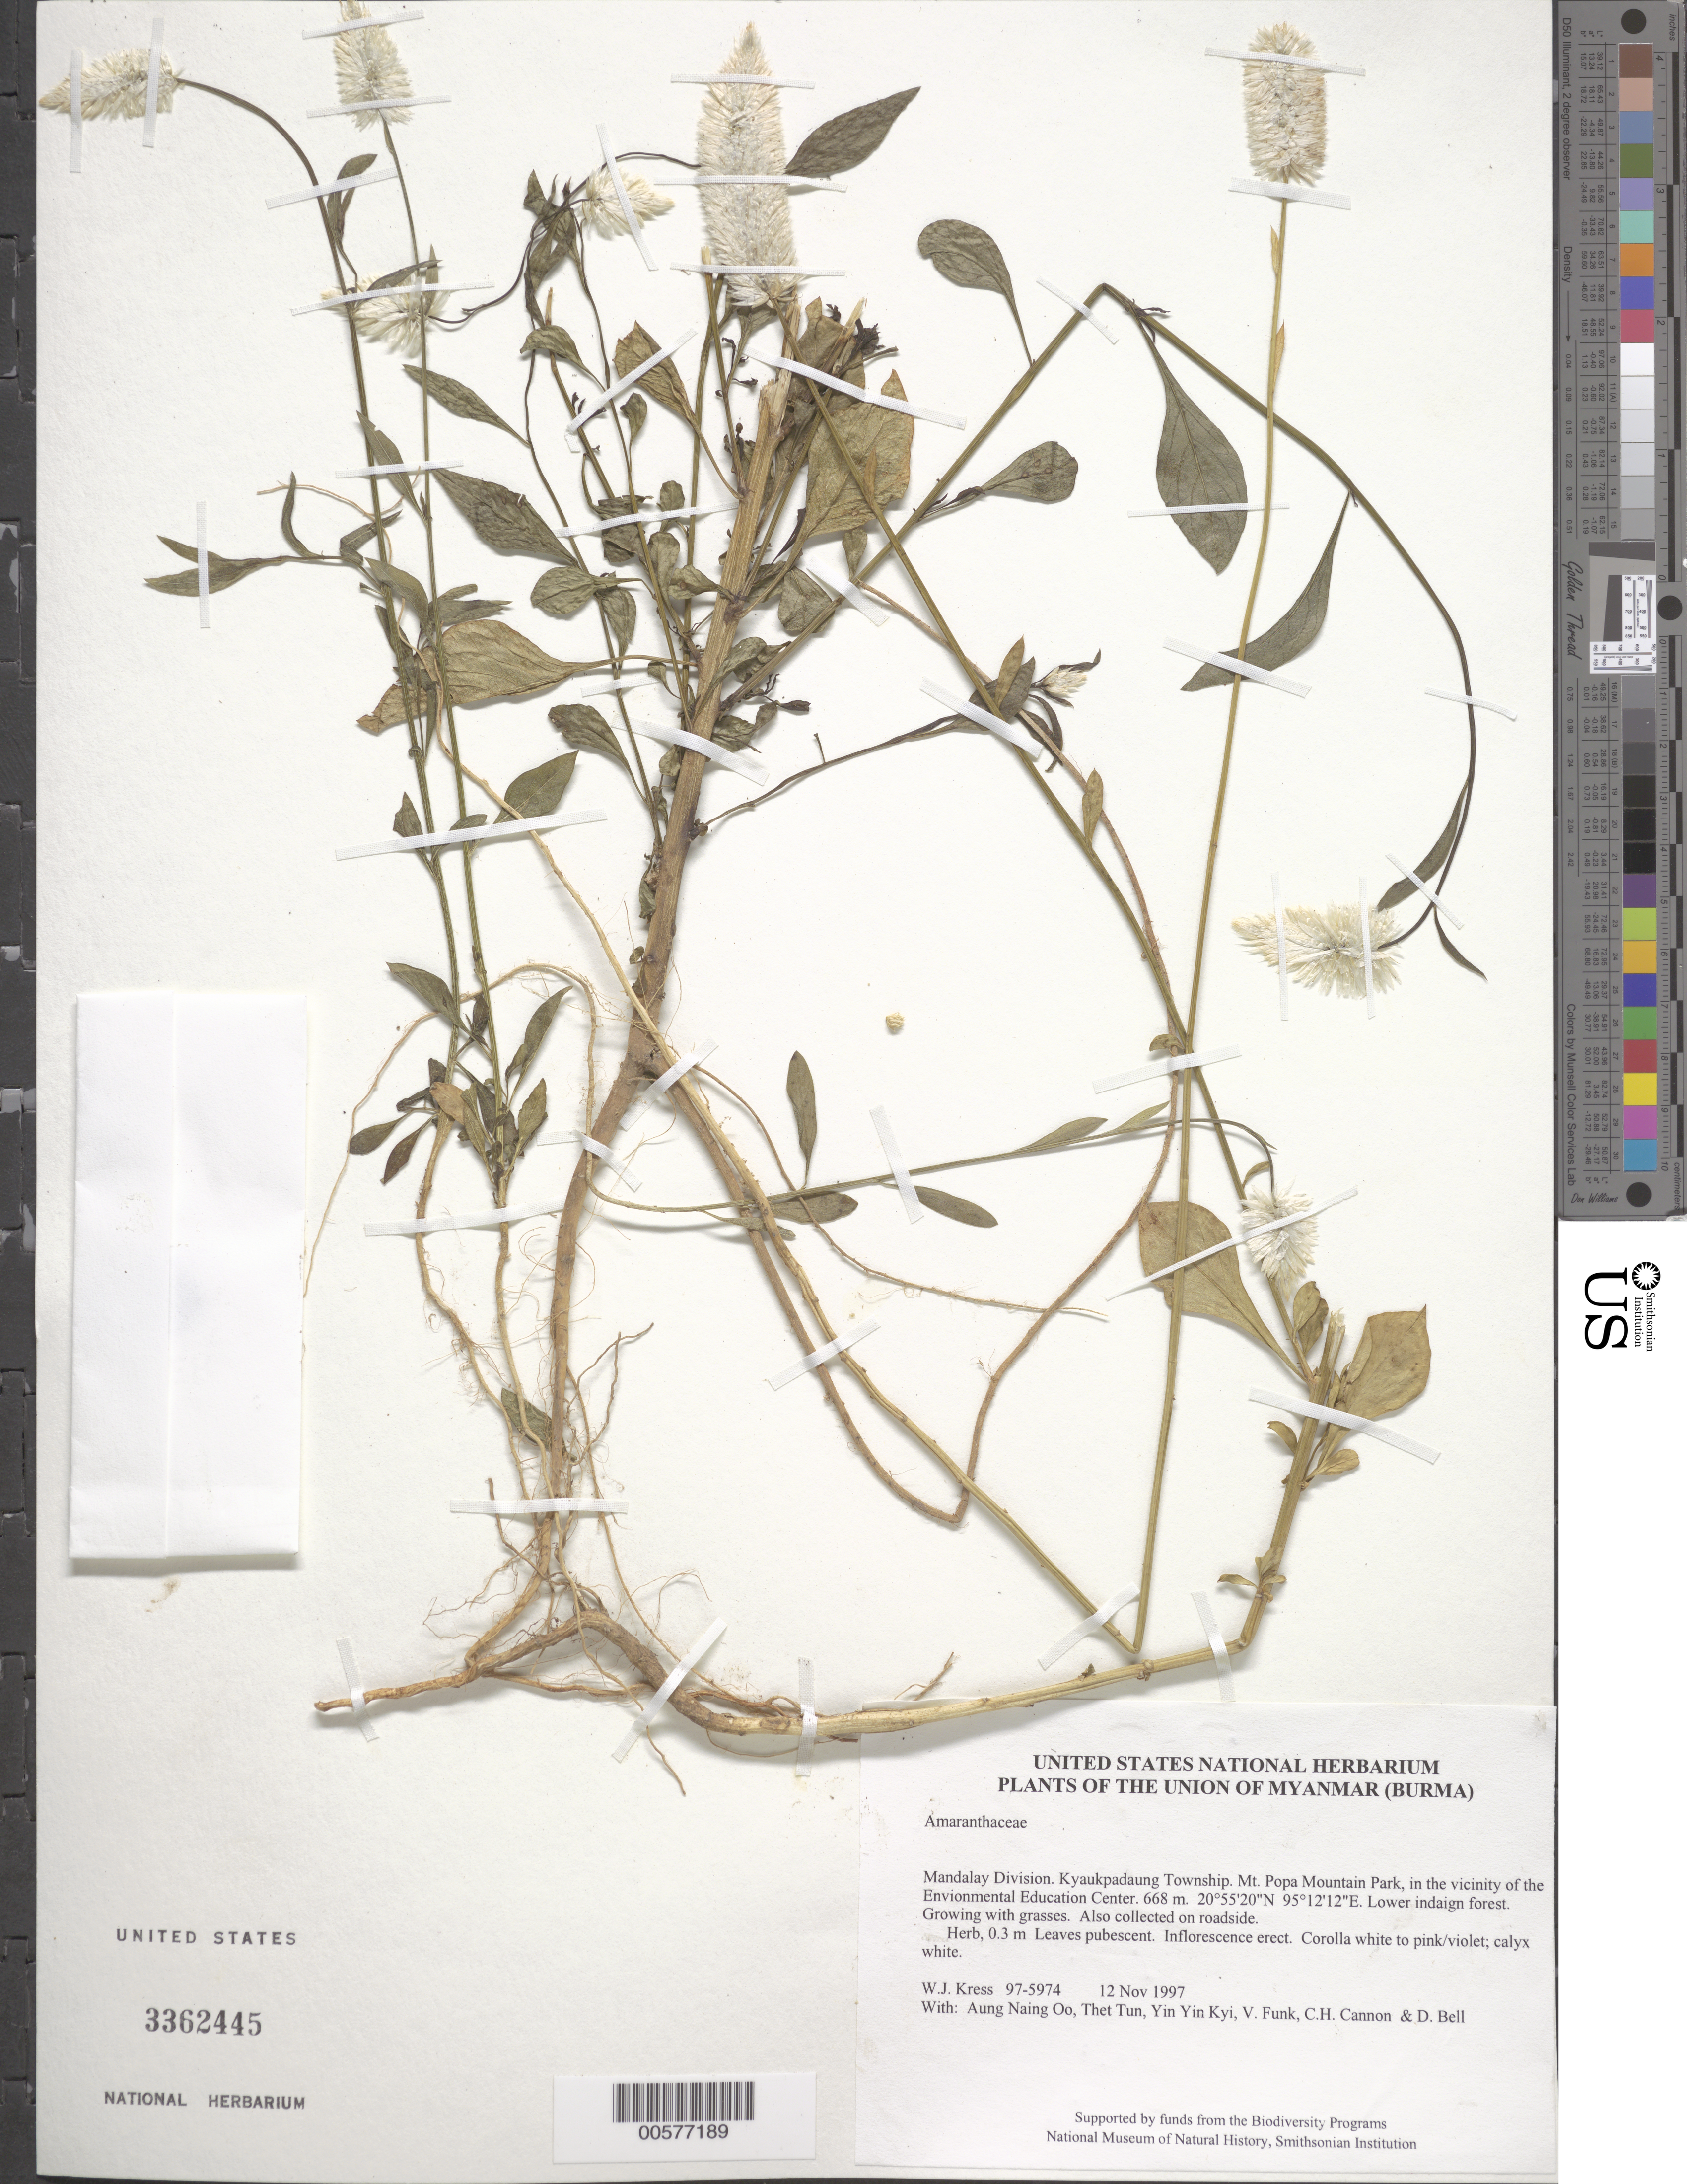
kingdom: Plantae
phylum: Tracheophyta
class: Magnoliopsida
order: Caryophyllales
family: Amaranthaceae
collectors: W. J. Kress, Aung Naing Oo, Thet Htun, Yin Yin Kyi, V. Funk & C. H. Cannon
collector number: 97-5974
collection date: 1997-11-12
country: Myanmar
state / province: Mandalay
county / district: Kyaukpadaung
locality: Mt. Popa Mountain Park, in the vicinity of the Envionmental Education Center.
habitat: Lower indaign forest. Growing with grasses. Also collected on roadside.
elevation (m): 668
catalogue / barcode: US 3362445